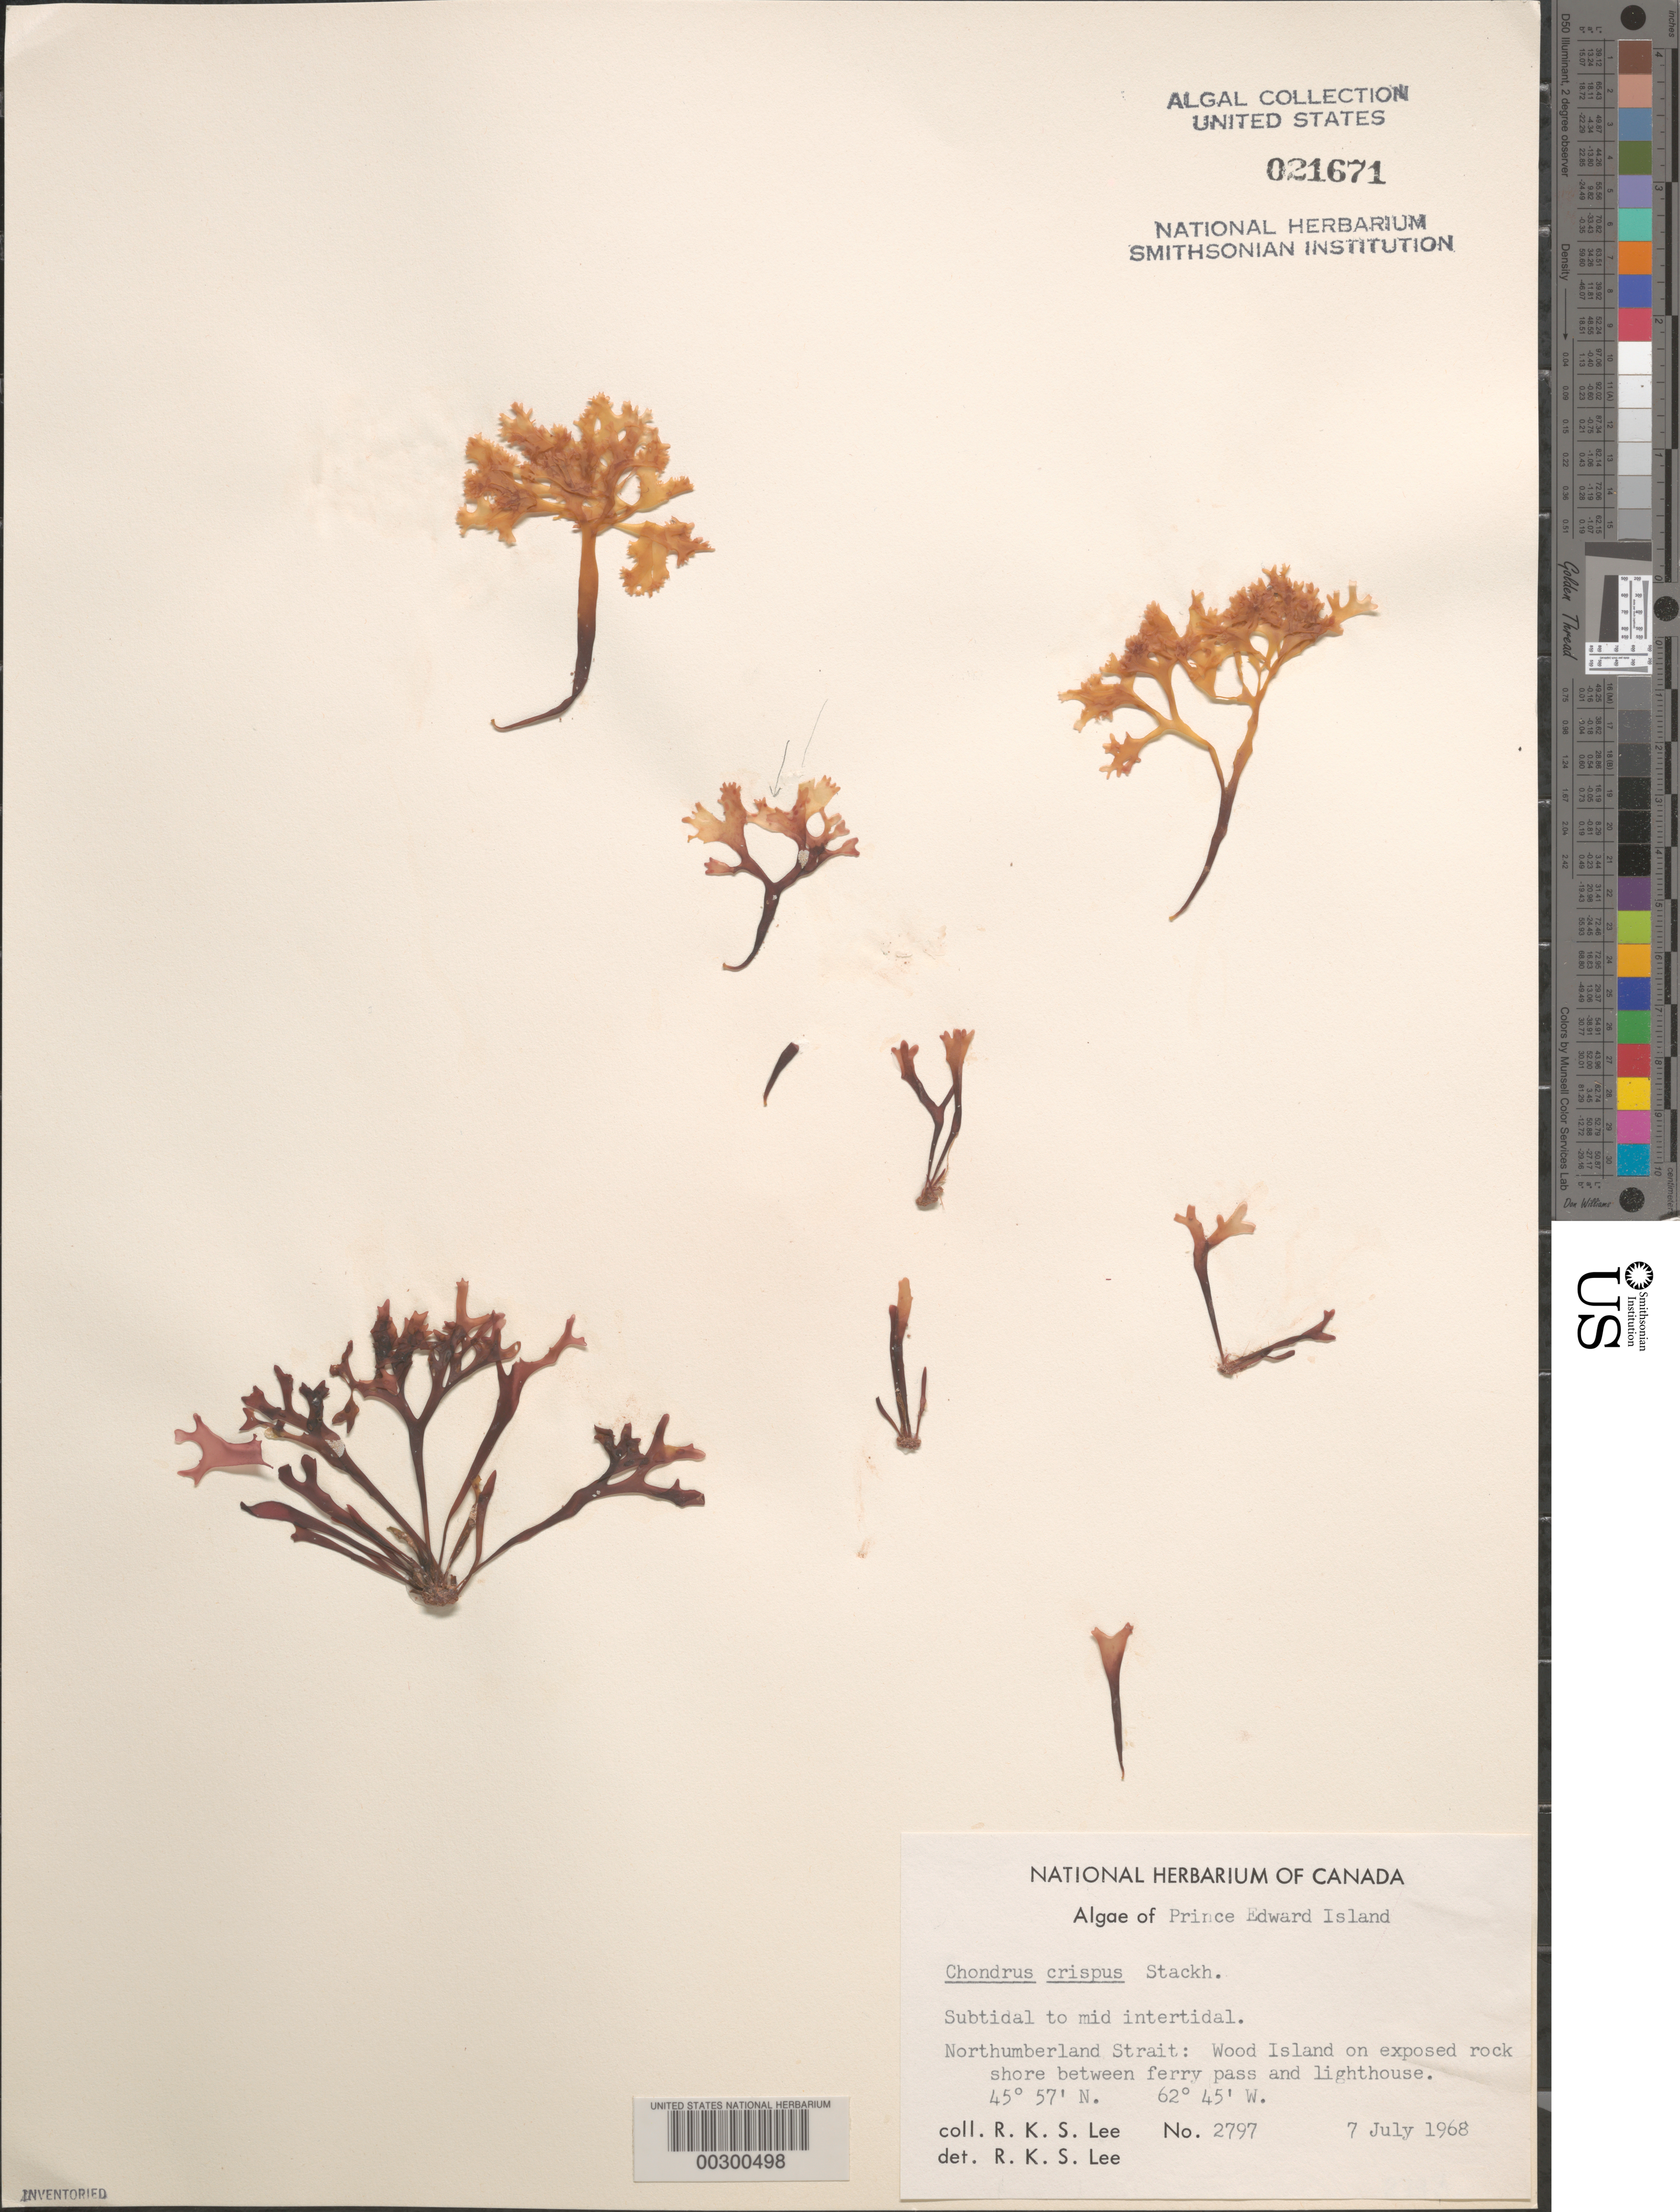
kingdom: Plantae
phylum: Rhodophyta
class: Florideophyceae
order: Gigartinales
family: Gigartinaceae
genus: Chondrus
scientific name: Chondrus crispus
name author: Stackh.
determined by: Lee, R. K. S.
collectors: R. Lee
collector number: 2797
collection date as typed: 07 Jul 1968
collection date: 1968-07-07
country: Canada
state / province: Prince Edward Island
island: Wood Island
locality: Northumberland Strait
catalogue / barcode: US 21671